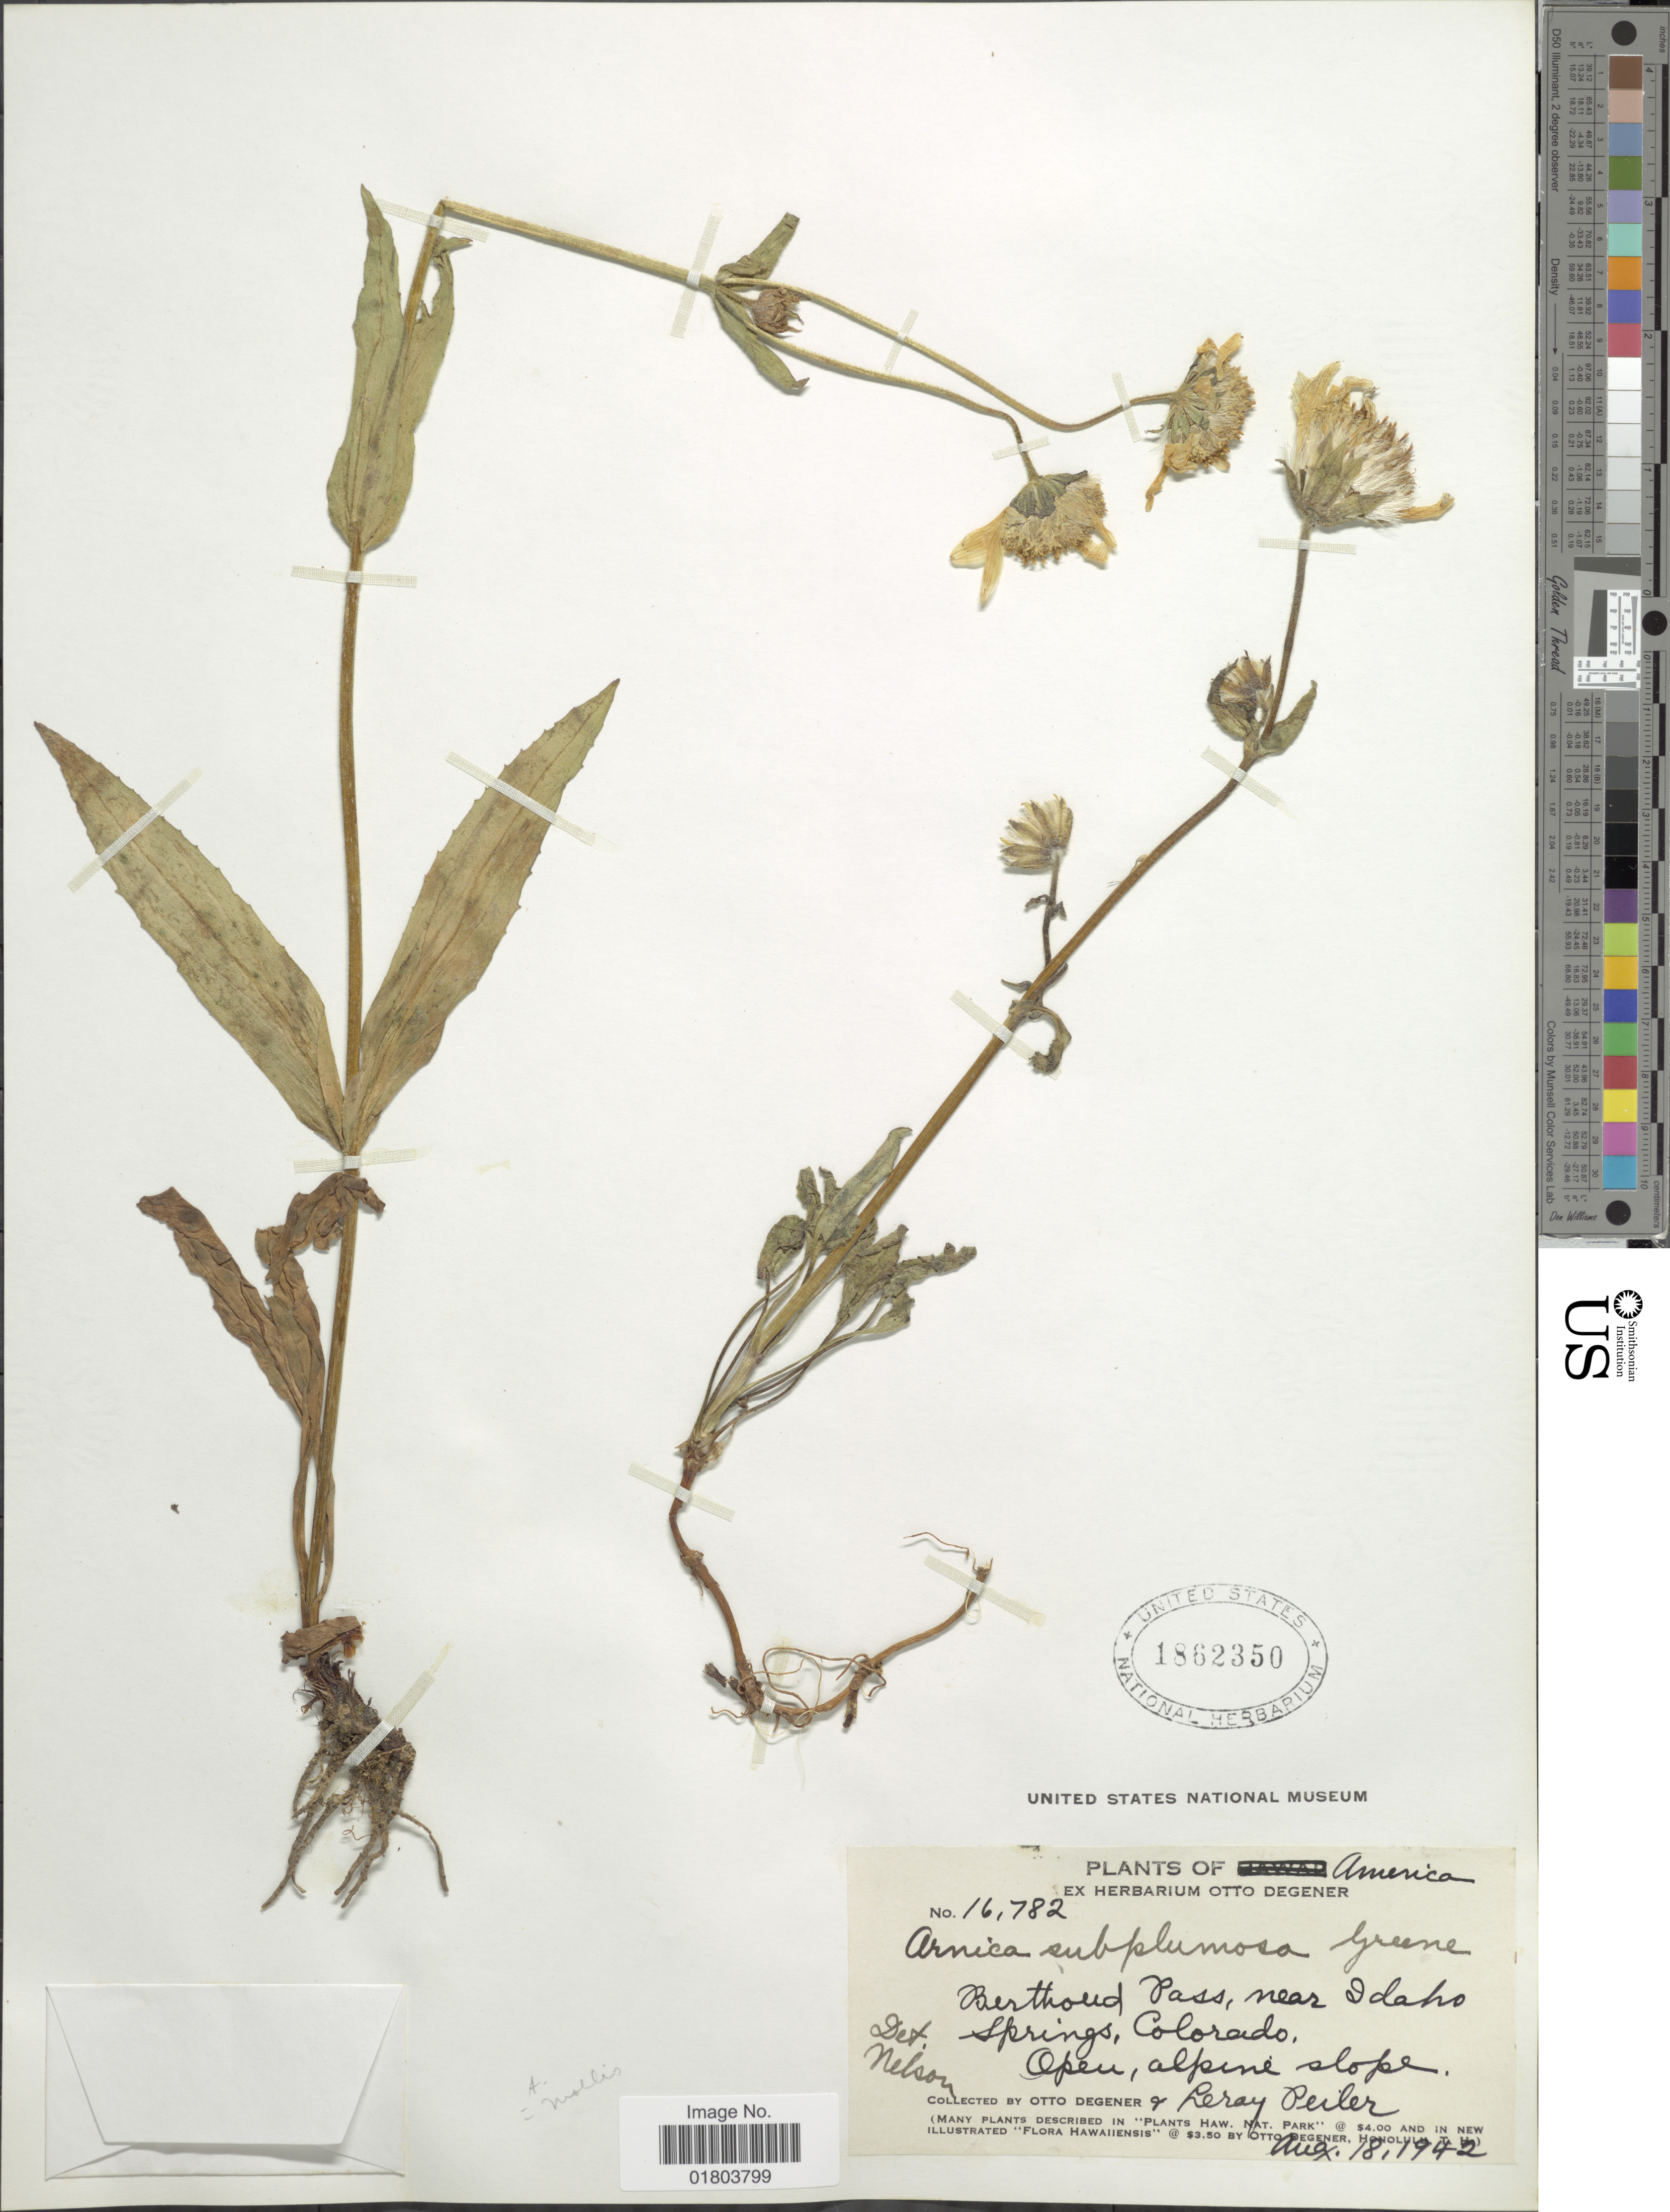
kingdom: Plantae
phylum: Tracheophyta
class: Magnoliopsida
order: Asterales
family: Asteraceae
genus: Arnica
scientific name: Arnica mollis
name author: Hook.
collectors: O. Degener & L. Peiler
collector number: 16782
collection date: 1942-08-18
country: United States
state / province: Colorado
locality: Berthoud Pass, near Idaho Springs, Colorado, Open, alpine slope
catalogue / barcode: US 1862350